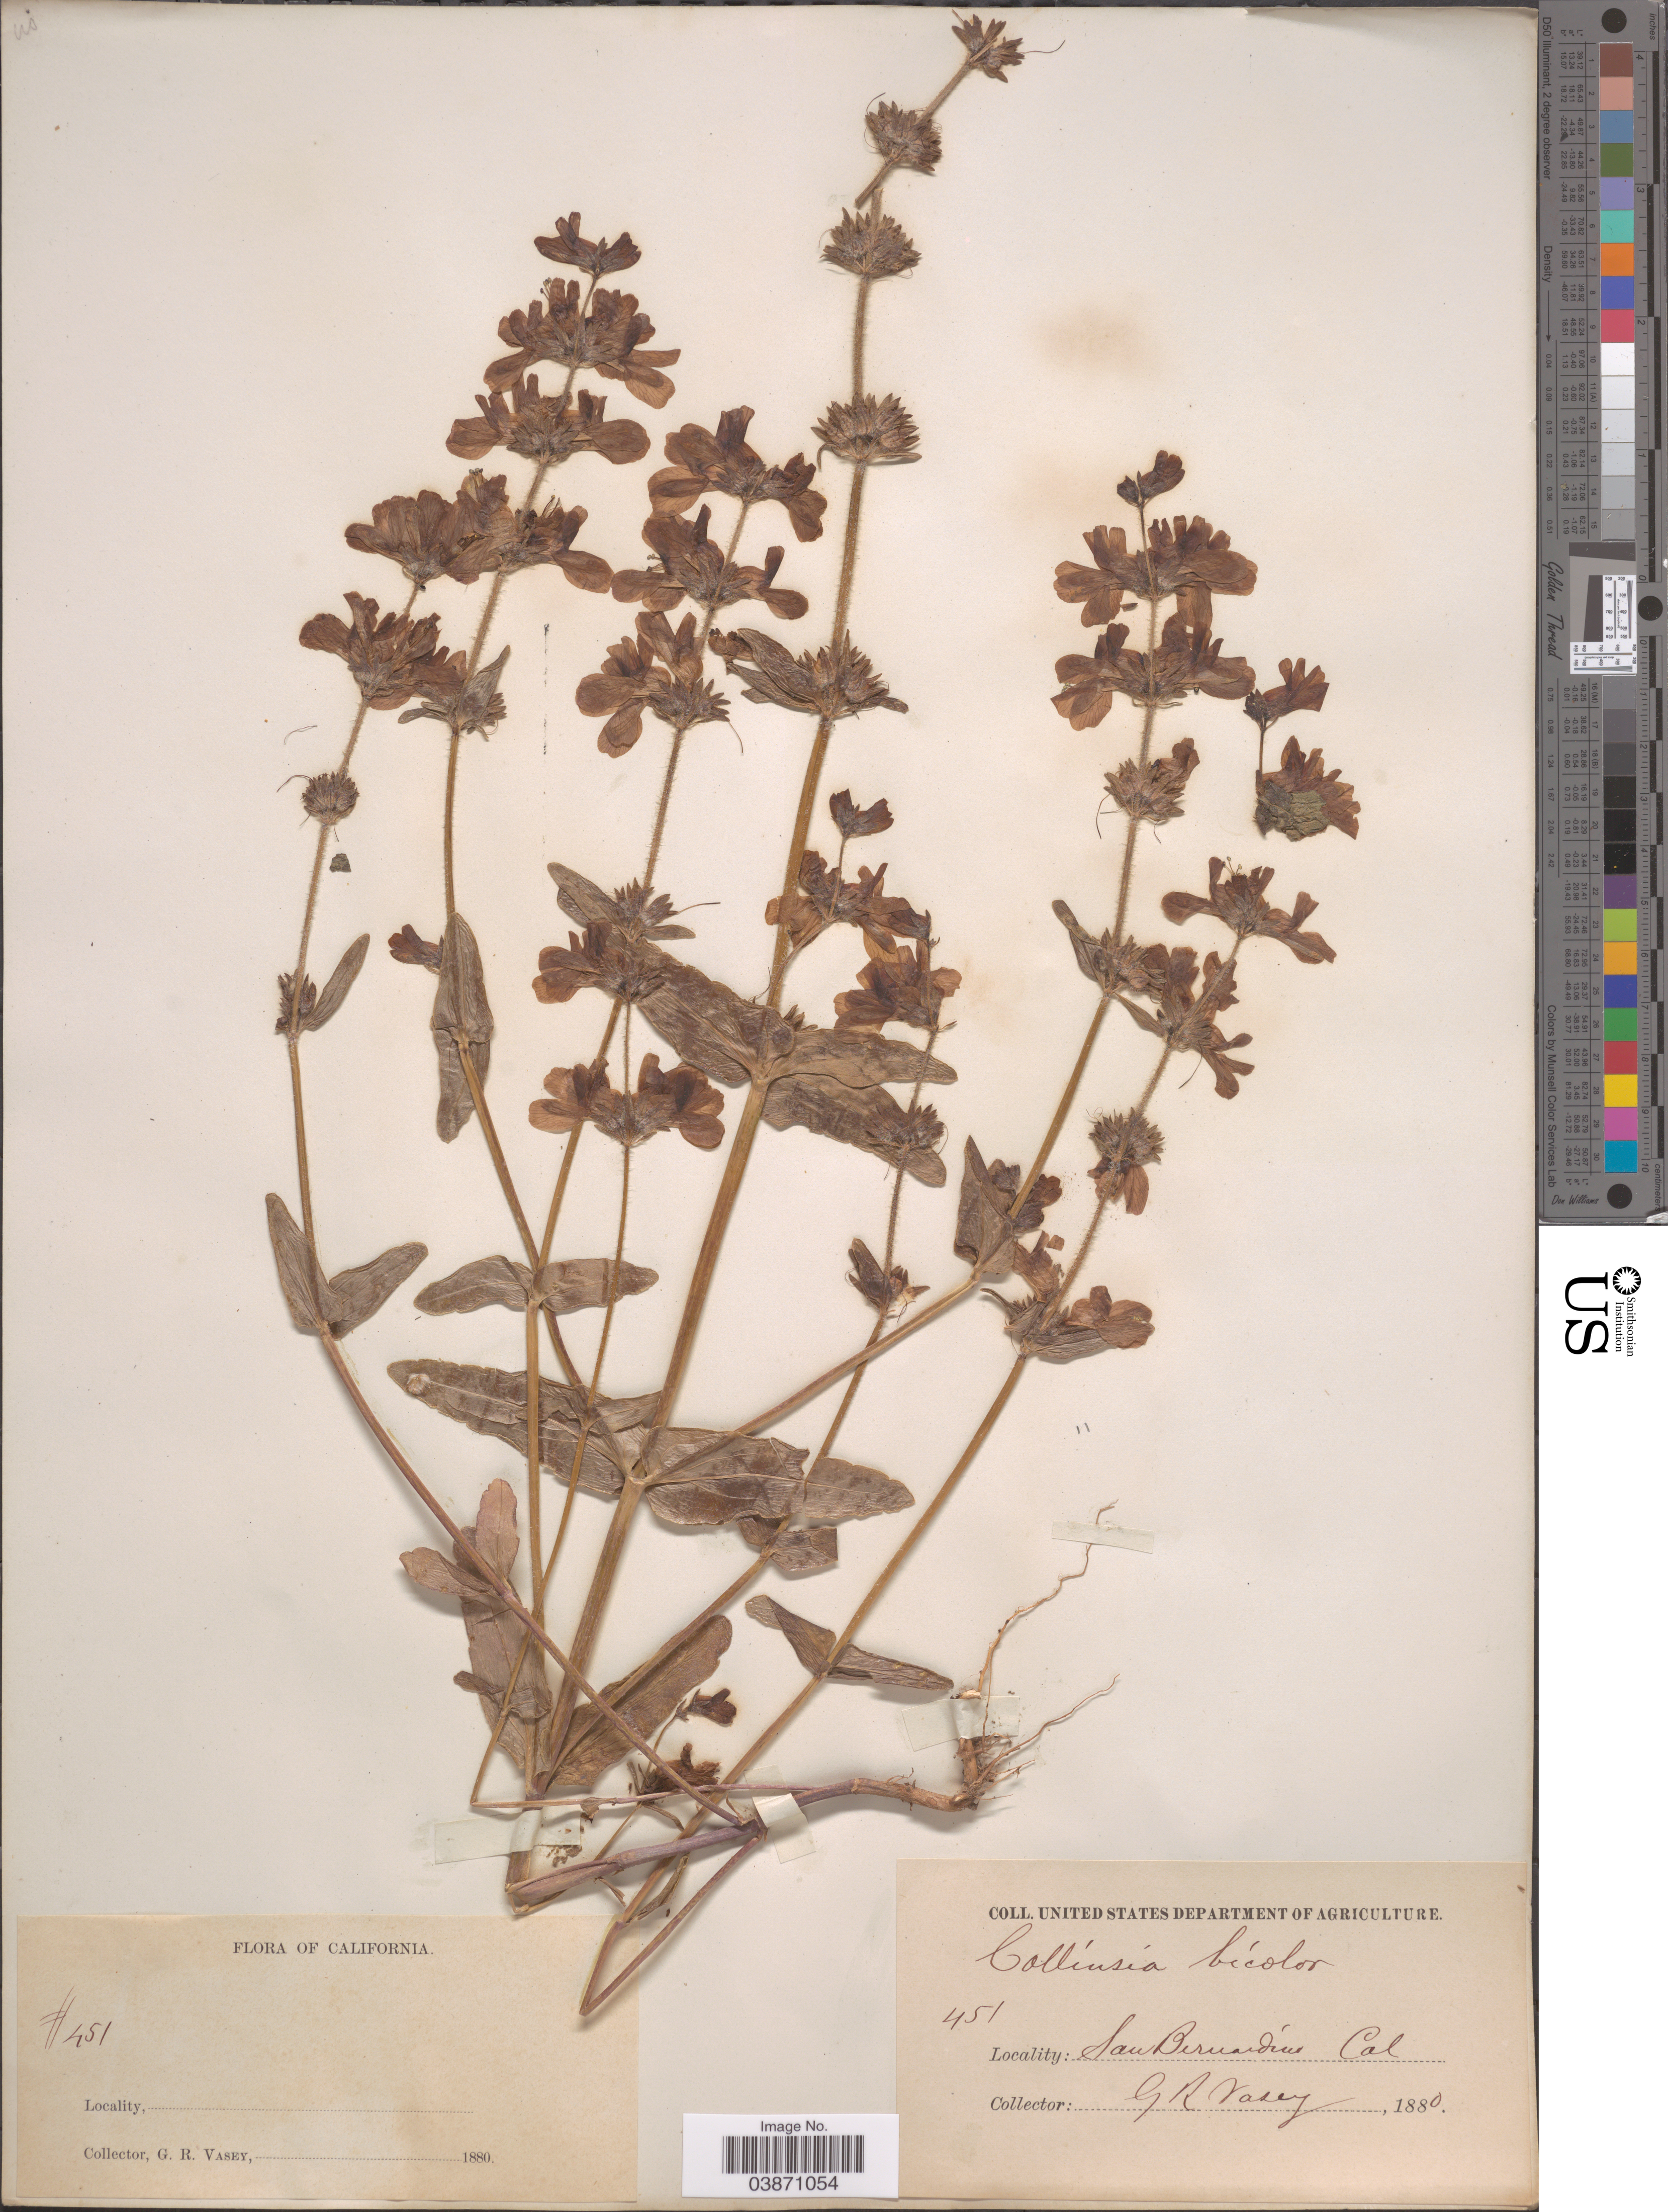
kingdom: Plantae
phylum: Tracheophyta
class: Magnoliopsida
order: Lamiales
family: Plantaginaceae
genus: Collinsia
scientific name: Collinsia bicolor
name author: Raf.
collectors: G. R. Vasey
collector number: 451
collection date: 1880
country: United States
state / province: California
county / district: San Bernardino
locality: San Bernardino.